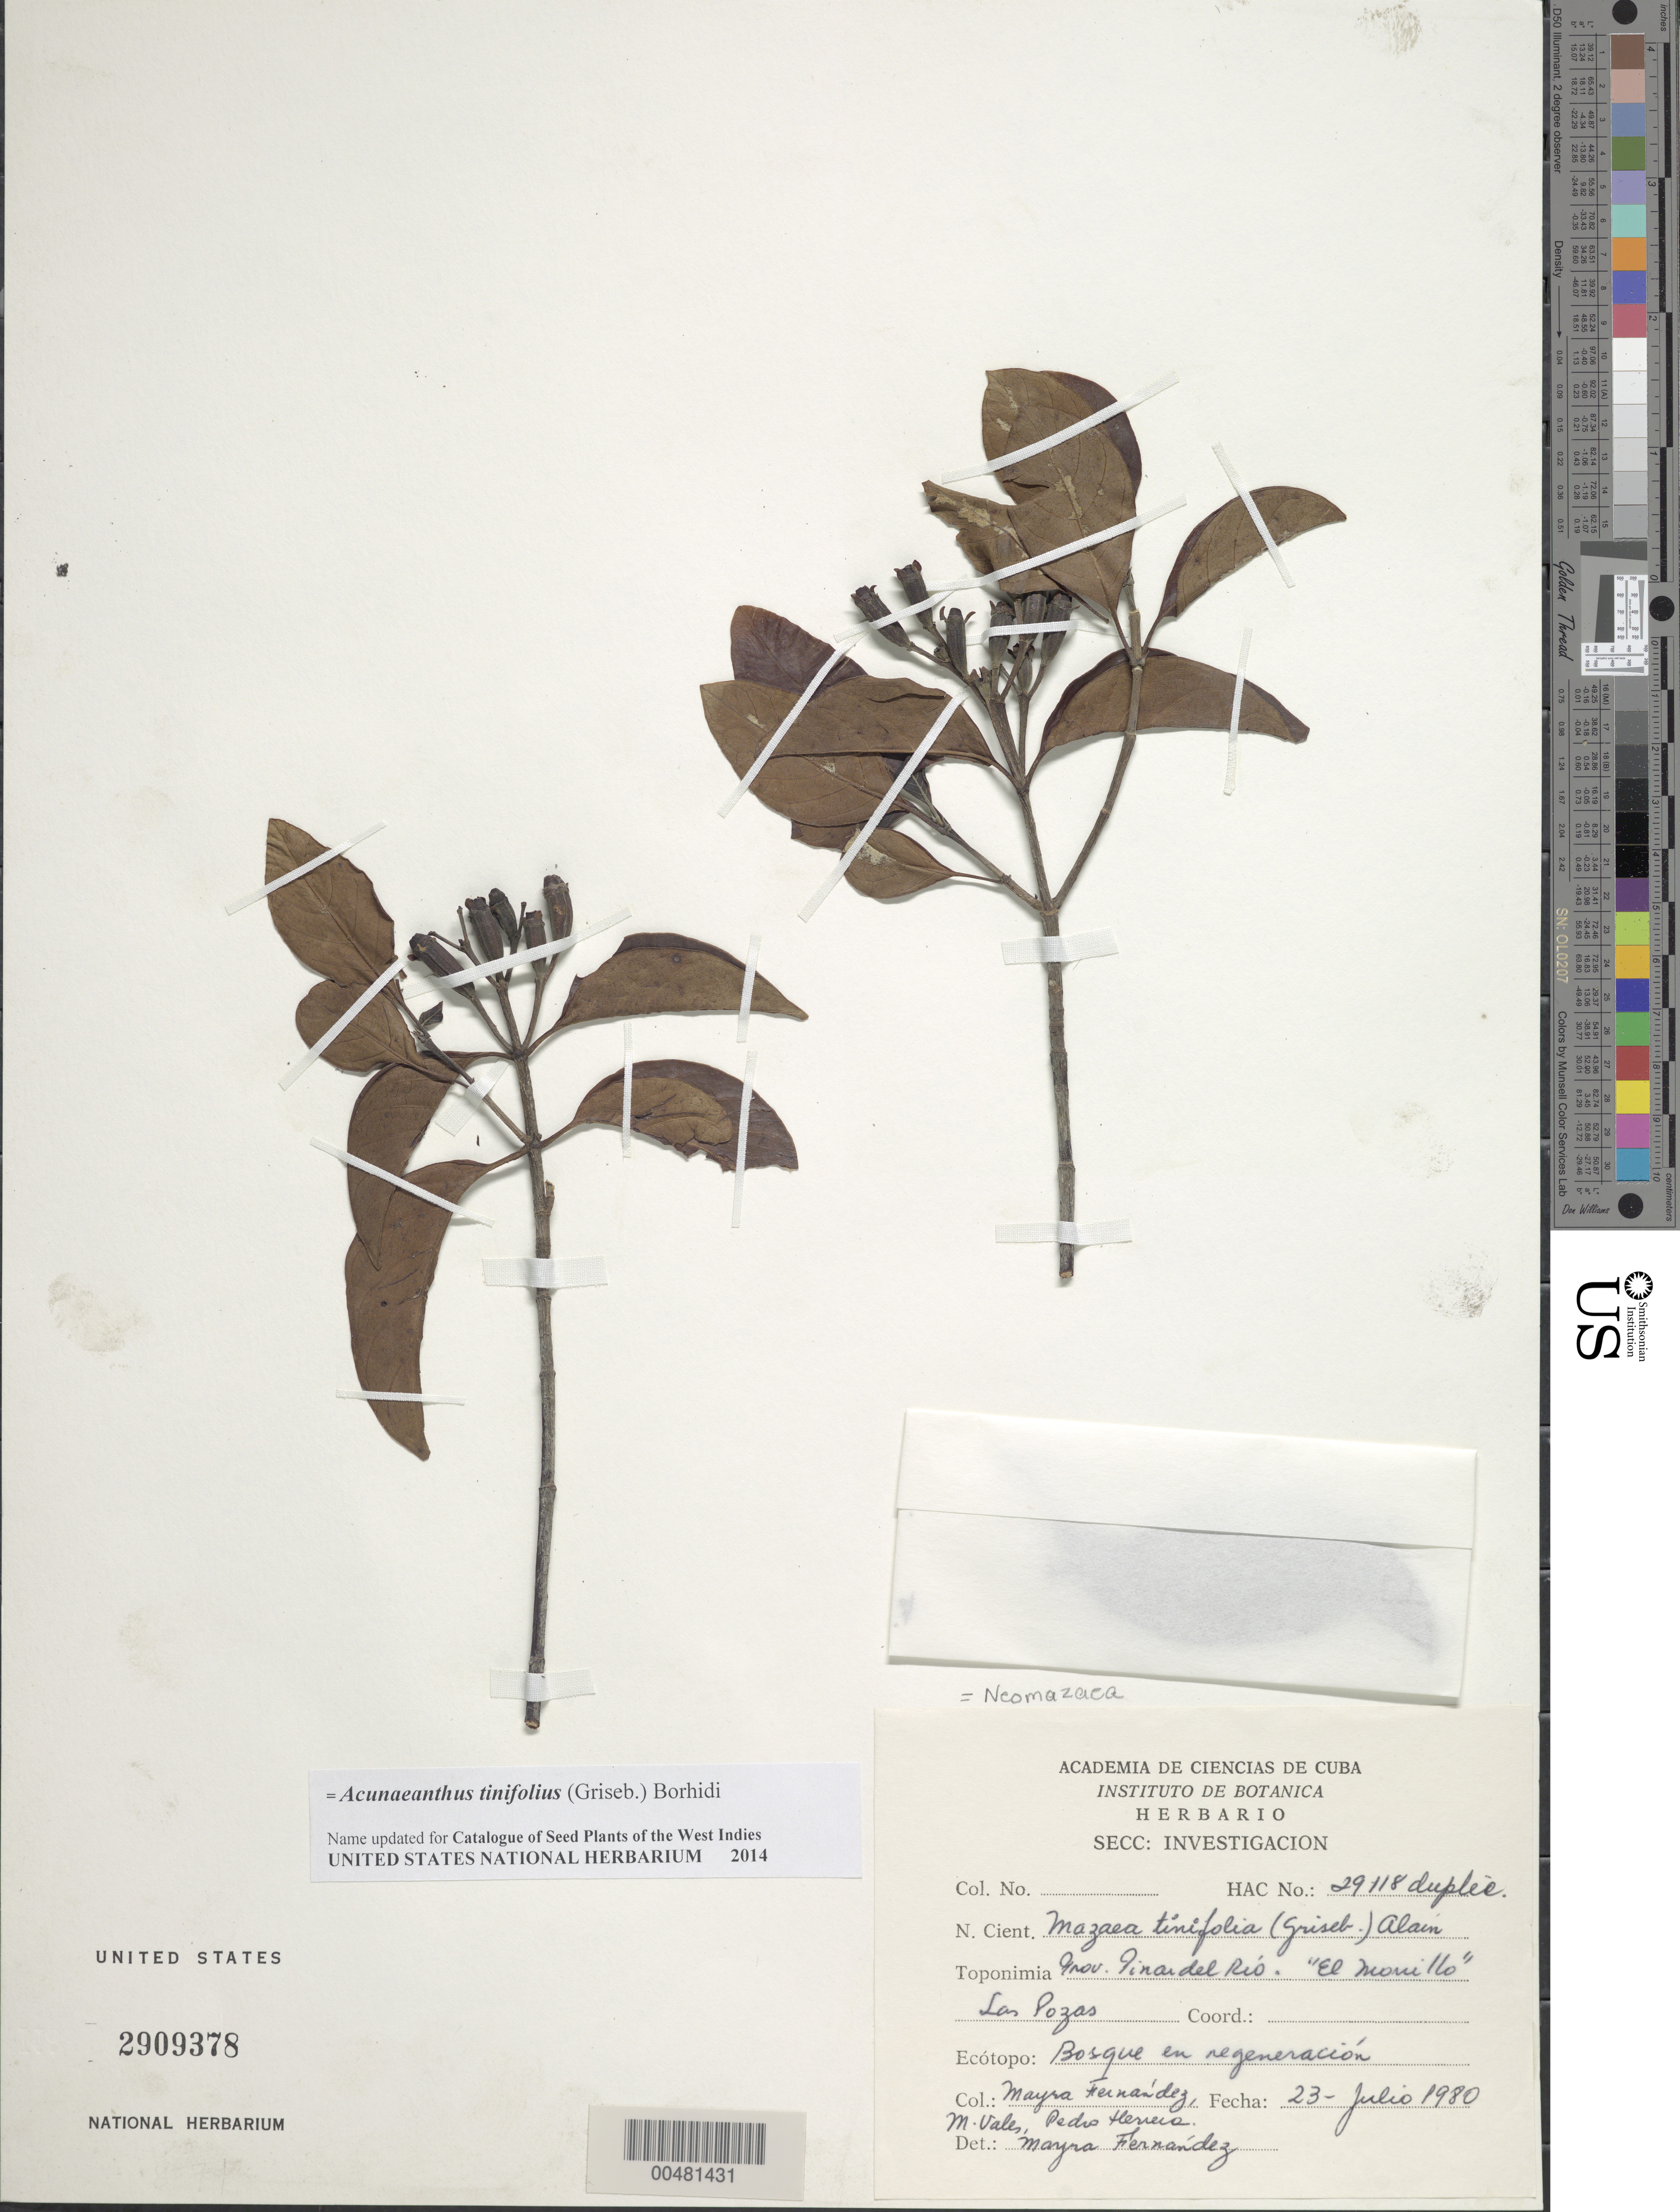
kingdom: Plantae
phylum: Tracheophyta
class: Magnoliopsida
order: Gentianales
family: Rubiaceae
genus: Acunaeanthus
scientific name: Acunaeanthus tinifolius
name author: (Griseb.) Borhidi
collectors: M. Fernandez, M. Vales & Herrera, P.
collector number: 29118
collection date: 1980-07-23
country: Cuba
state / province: Pinar del Rio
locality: "El Morrillo", Las Pozas.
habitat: Bosque en regeneración.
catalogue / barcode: US 2909378